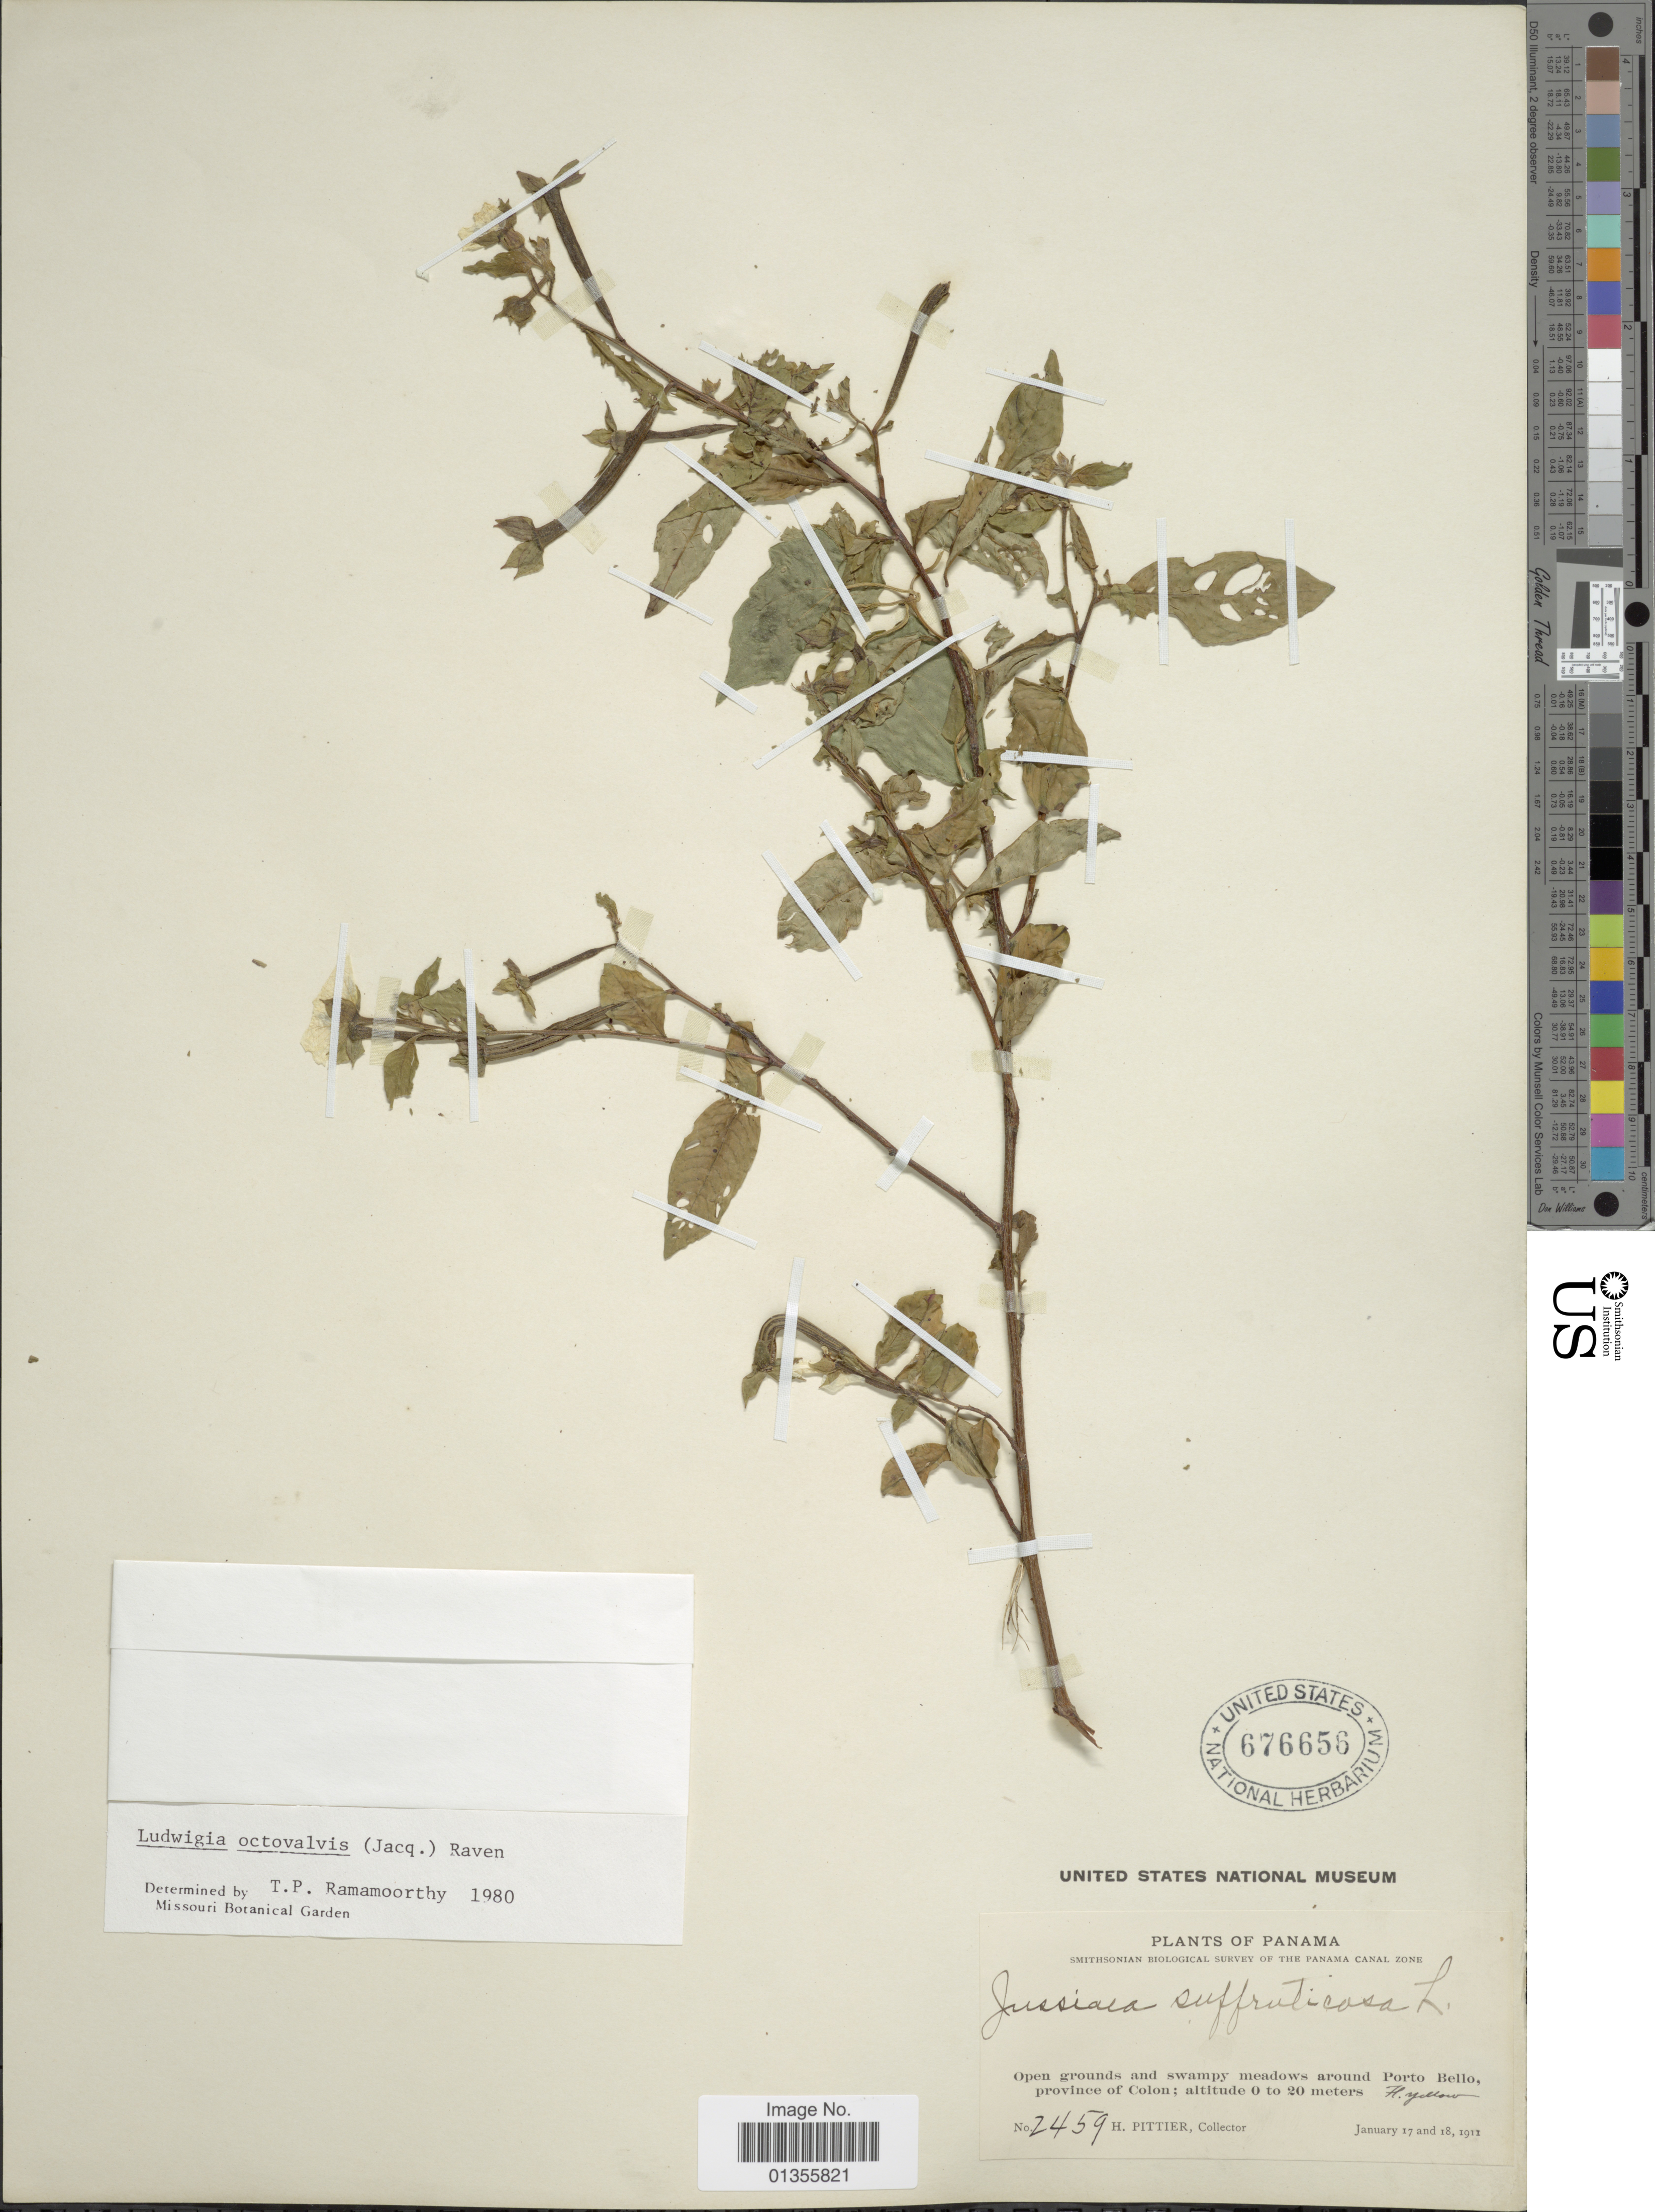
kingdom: Plantae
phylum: Tracheophyta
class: Magnoliopsida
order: Myrtales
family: Onagraceae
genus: Ludwigia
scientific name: Ludwigia octovalvis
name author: (Jacq.) P.H. Raven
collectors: H. F. Pittier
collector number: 2459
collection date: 1911-01-17/1911-01-18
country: Panama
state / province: Colón / Panamá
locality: Open grounds and swampy meadows around Porto Bello, province of Colon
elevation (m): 0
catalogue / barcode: US 676656